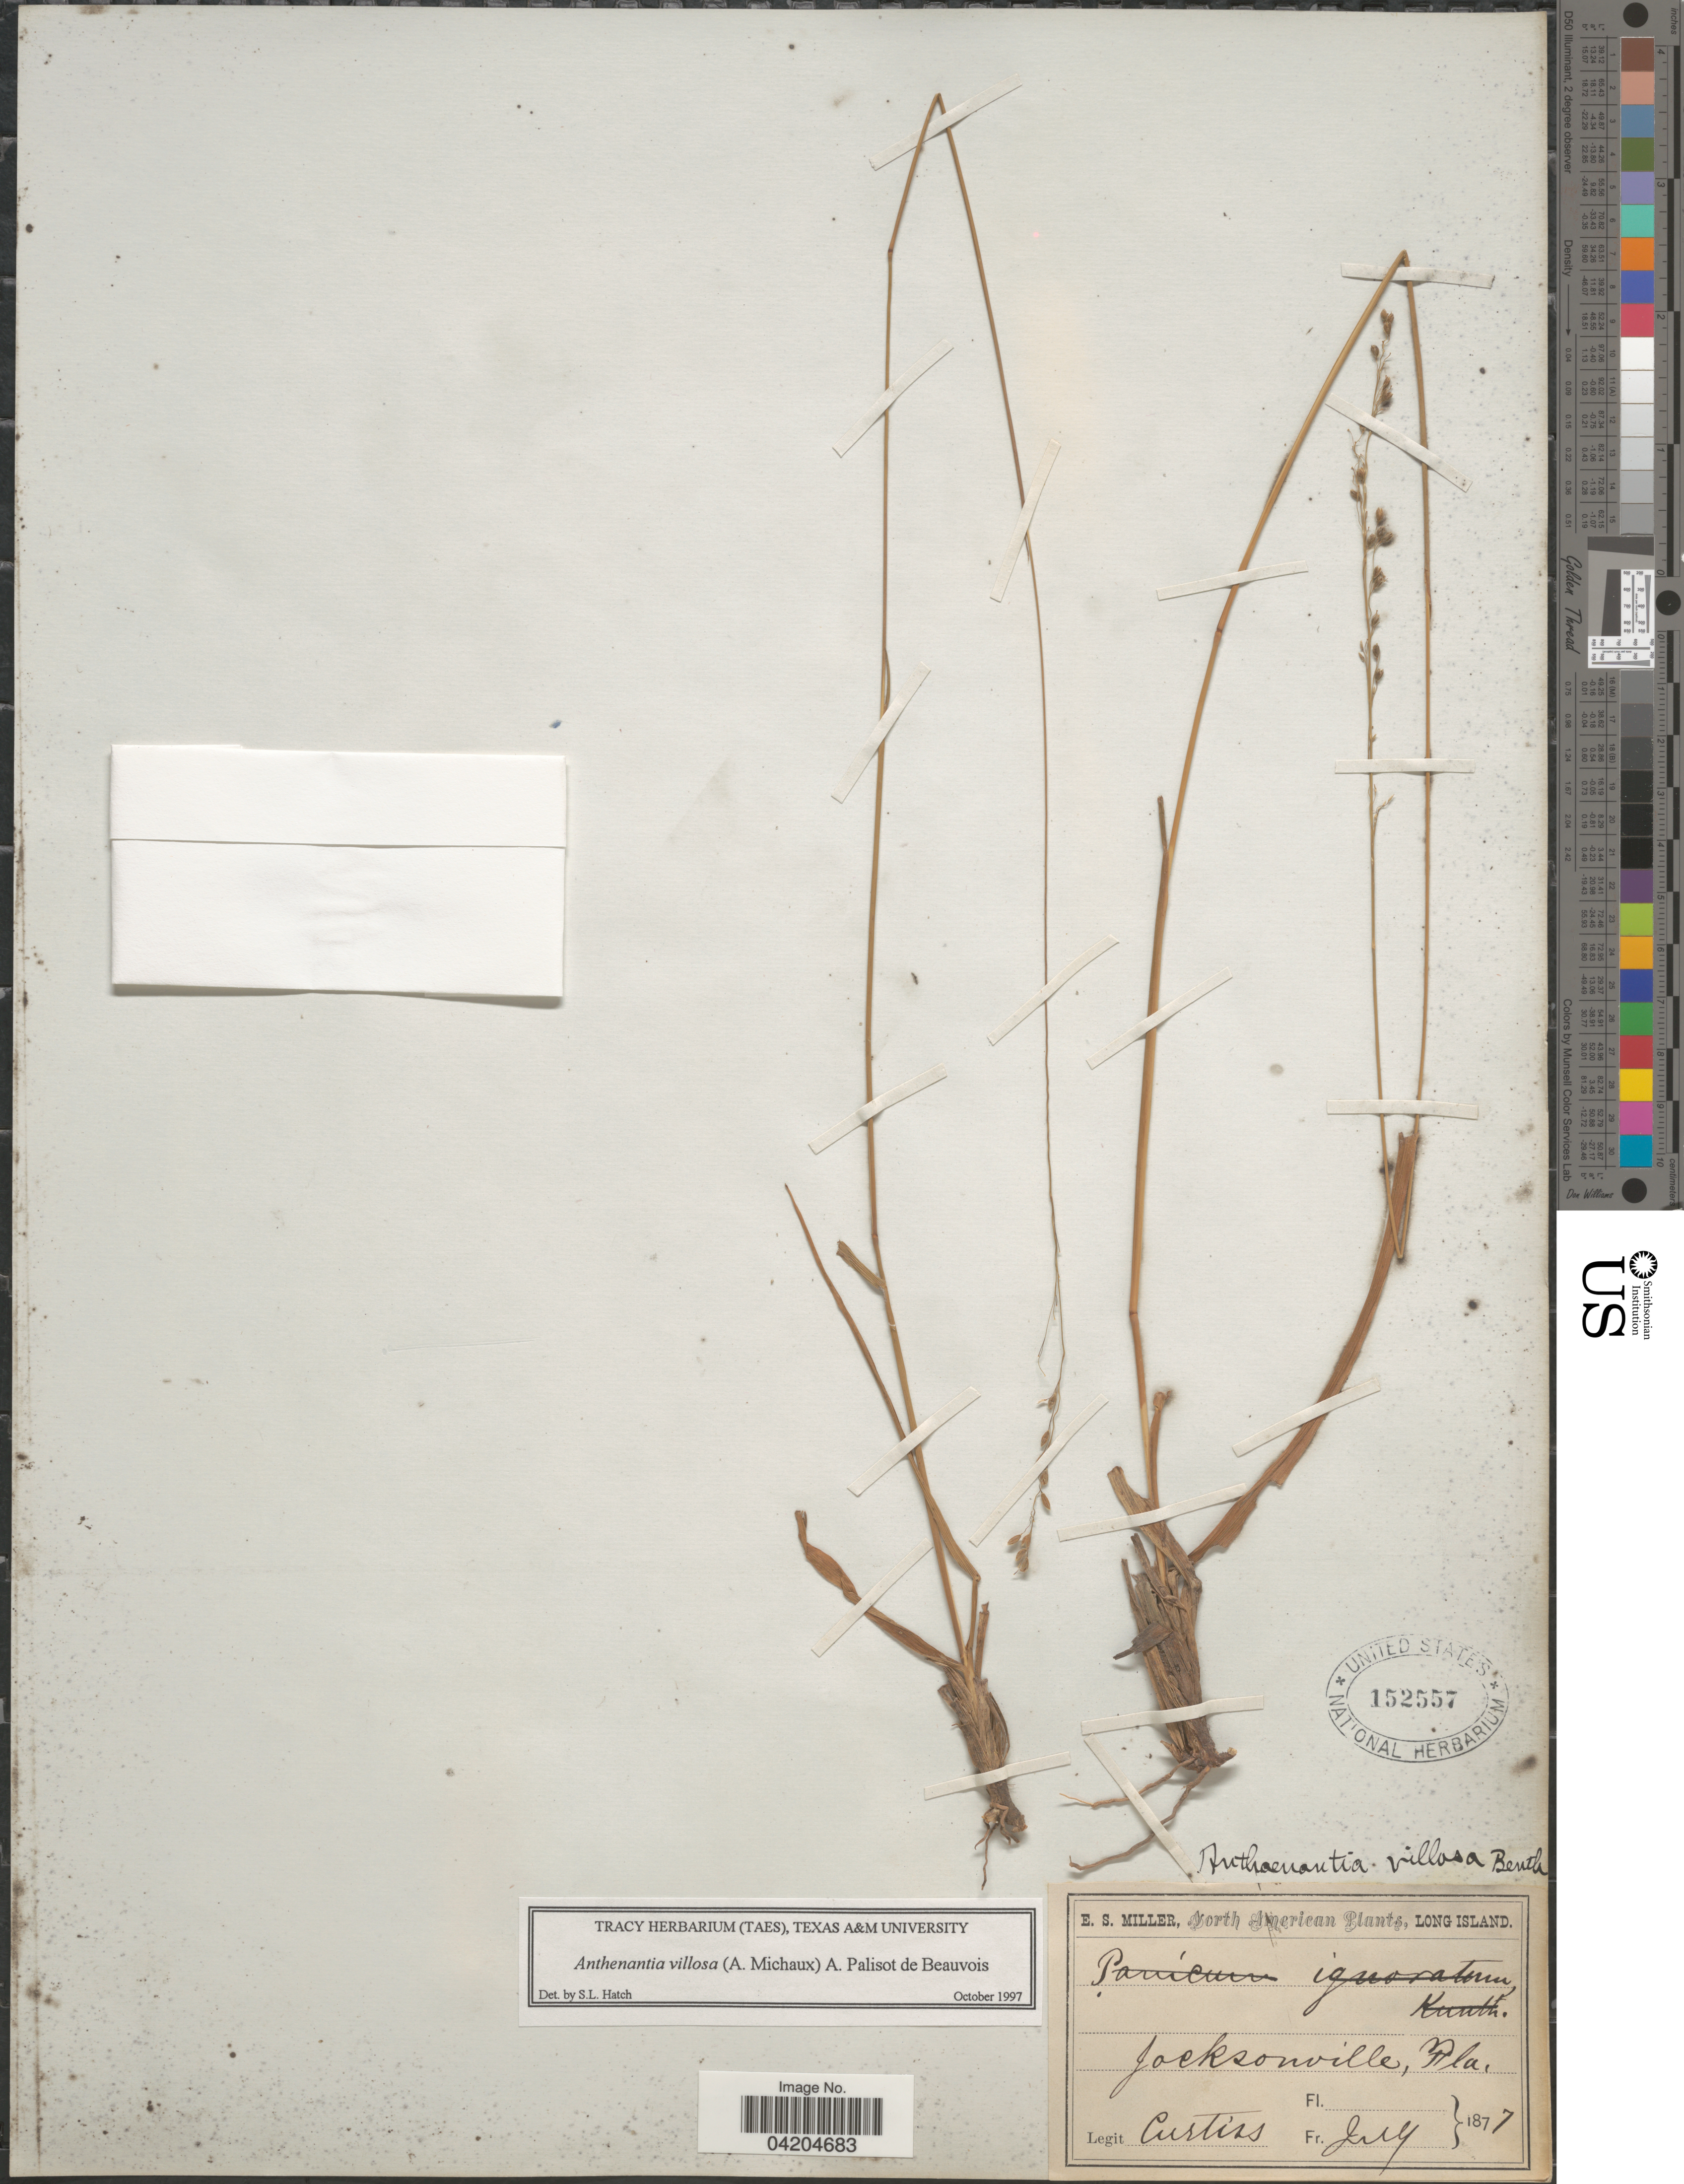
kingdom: Plantae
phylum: Tracheophyta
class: Liliopsida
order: Poales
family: Poaceae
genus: Anthaenantia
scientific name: Anthaenantia villosa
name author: (Michx.) P. Beauv.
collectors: -. Curtiss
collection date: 1877-07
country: United States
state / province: Florida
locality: Jacksonville.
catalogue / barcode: US 152557